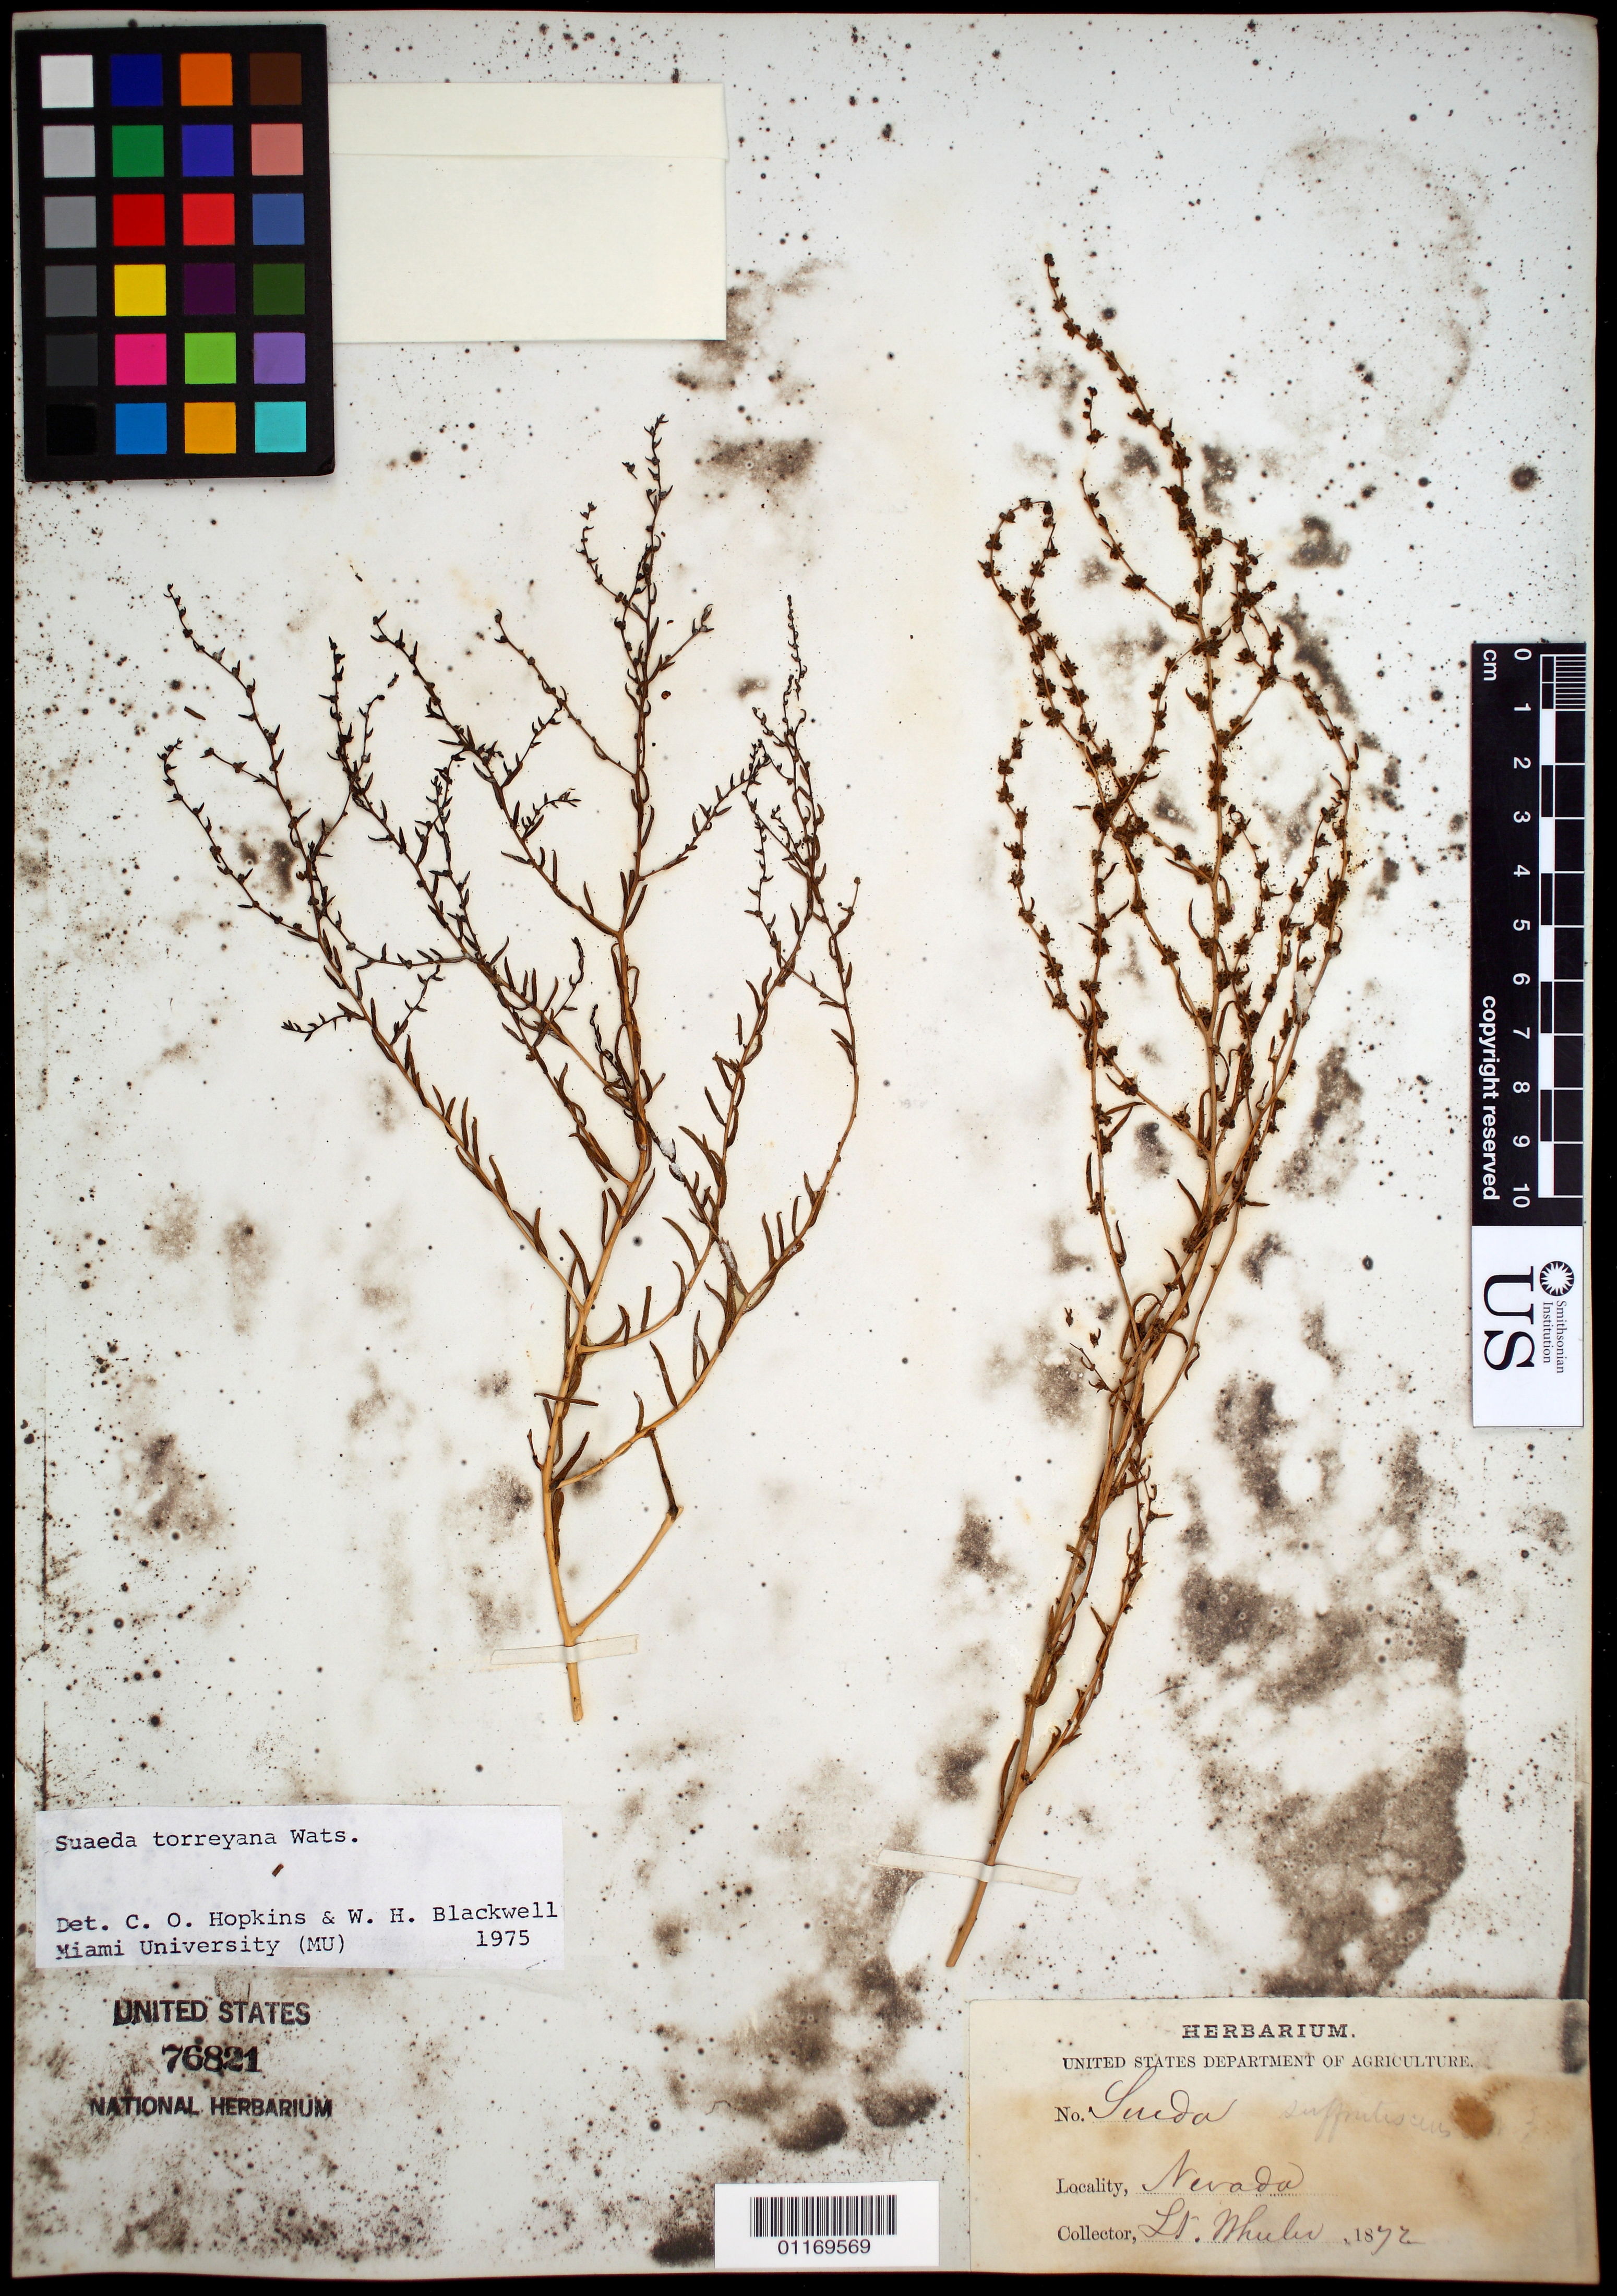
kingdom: Plantae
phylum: Tracheophyta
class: Magnoliopsida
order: Caryophyllales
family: Amaranthaceae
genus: Suaeda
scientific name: Suaeda torreyana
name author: S. Watson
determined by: Hopkins, C. O.; Blackwell, W. H.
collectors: -- Wheeler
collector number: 2609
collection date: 1872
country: United States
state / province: Nevada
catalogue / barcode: US 76821